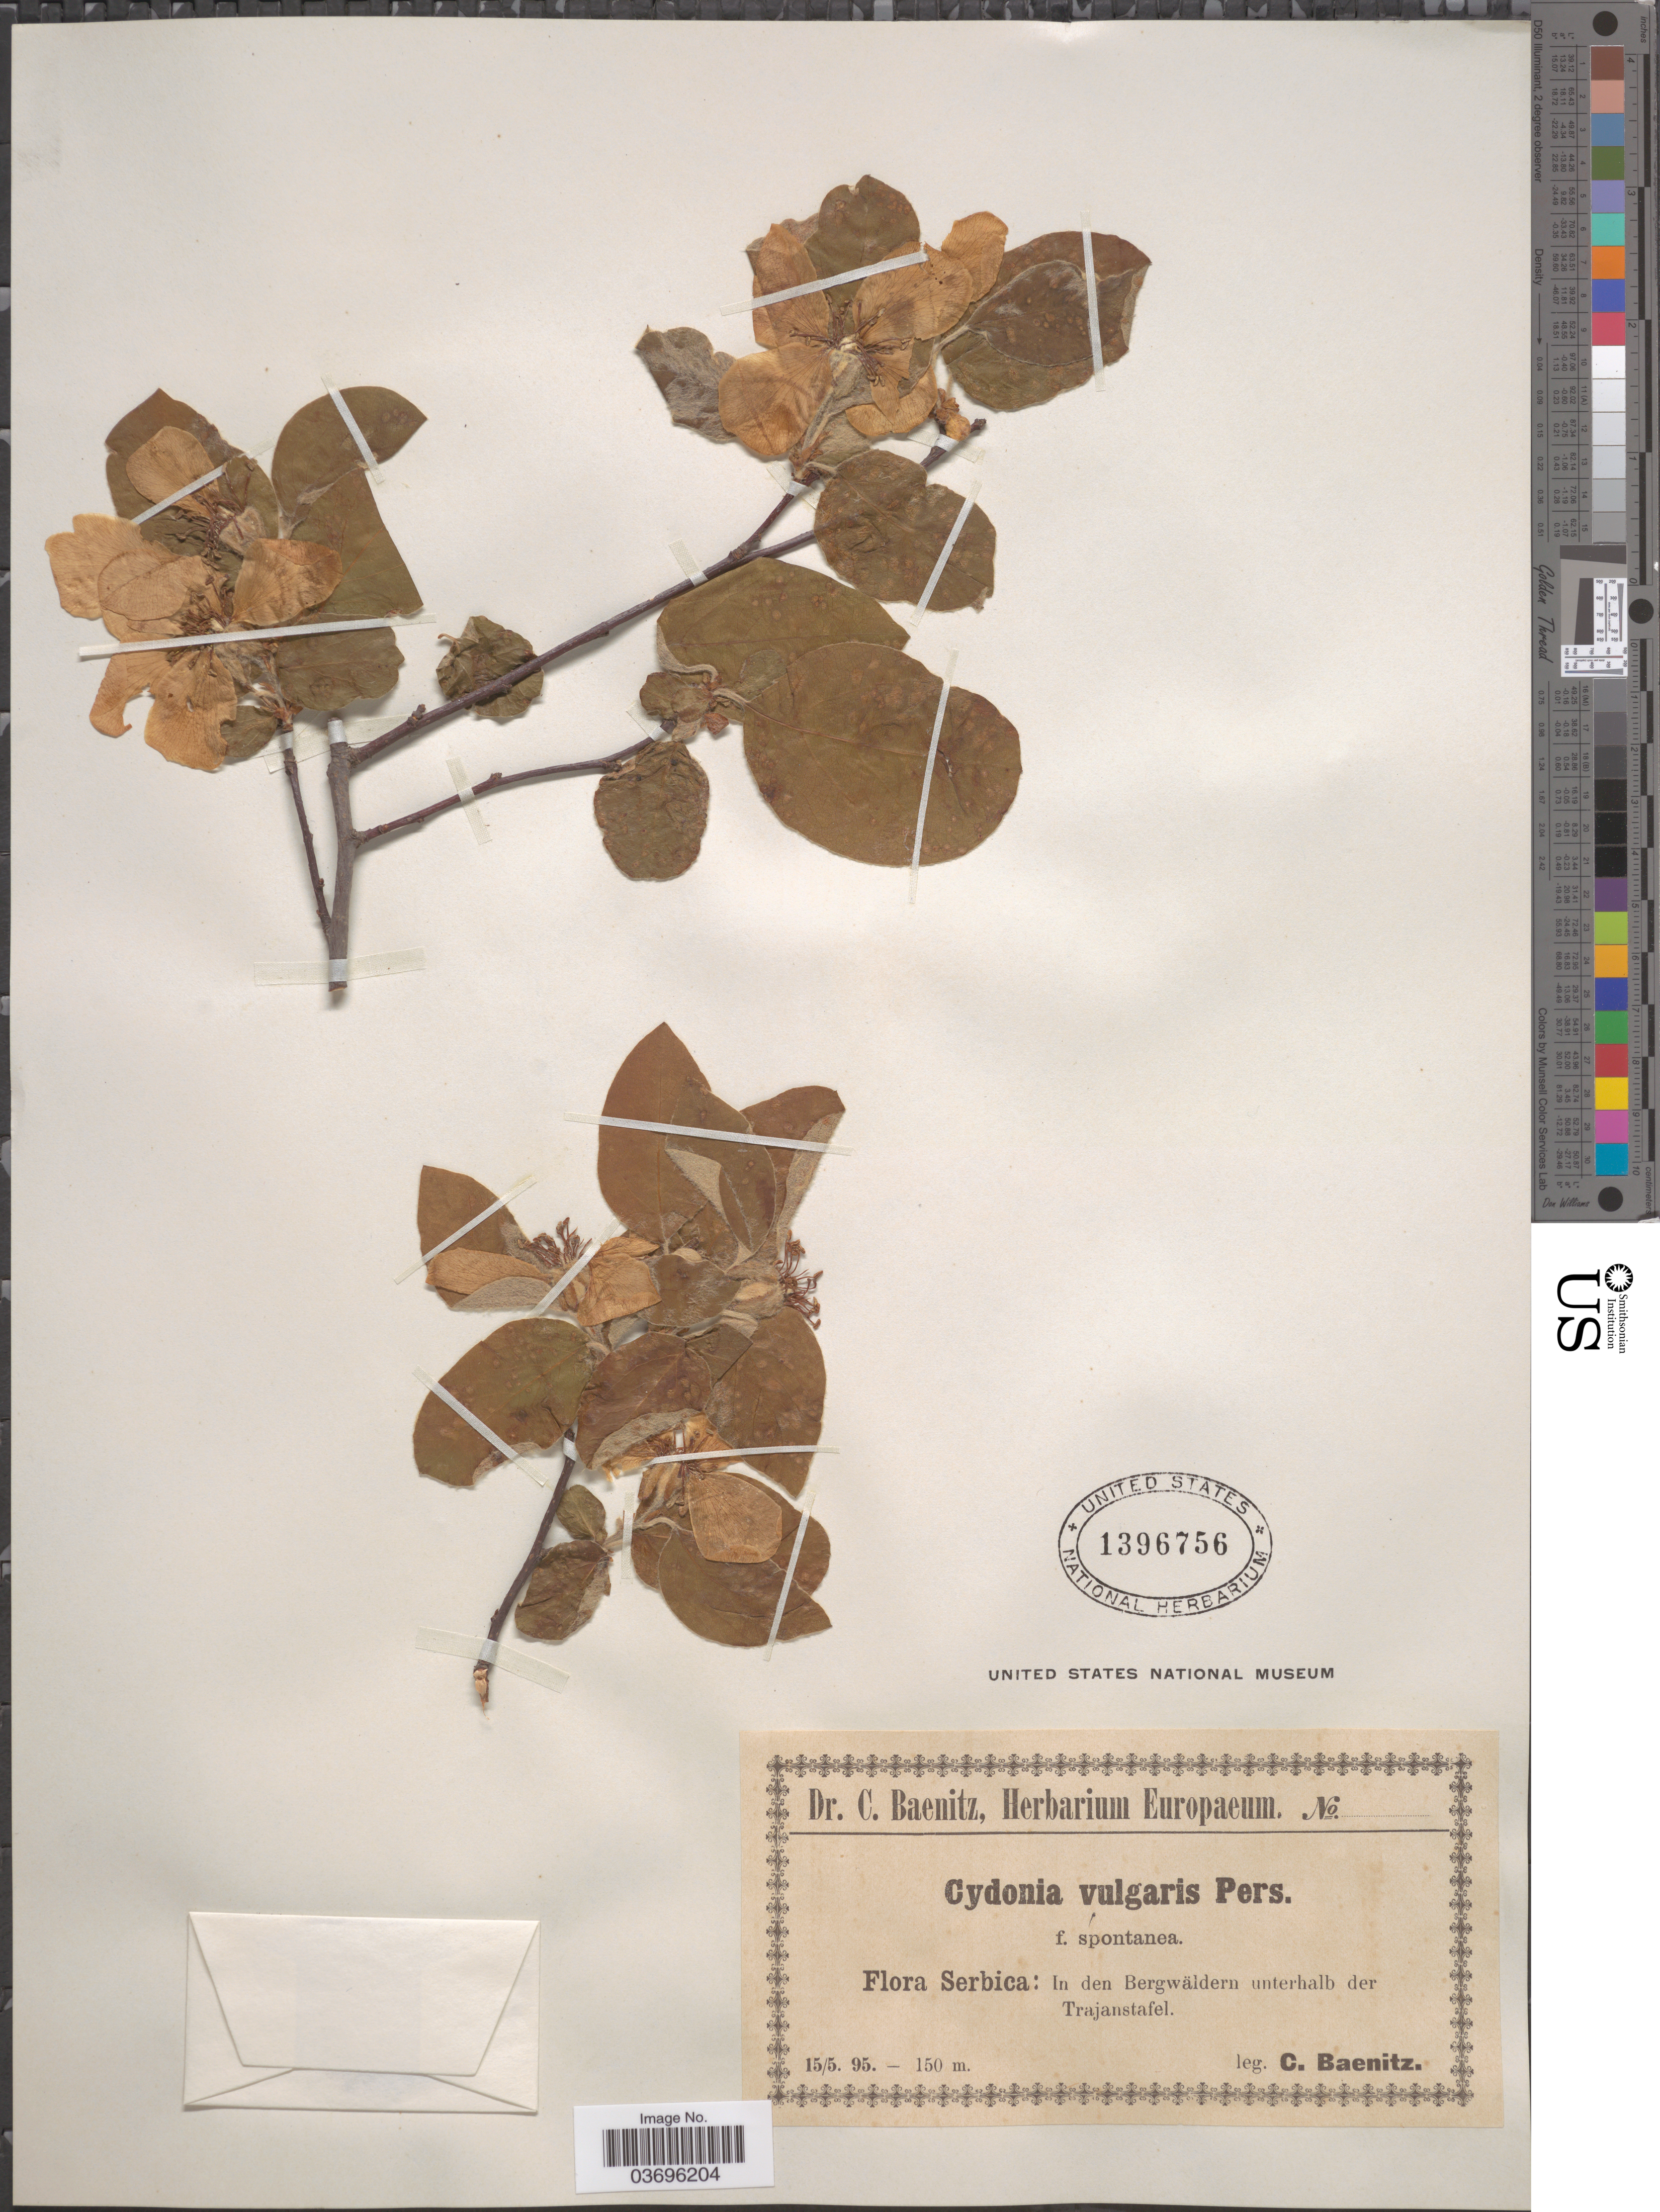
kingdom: Plantae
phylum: Tracheophyta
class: Magnoliopsida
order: Rosales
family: Rosaceae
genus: Cydonia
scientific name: Cydonia vulgaris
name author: Pers.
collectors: C. G. Baenitz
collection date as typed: Transcribed d/m/y: 15/5/95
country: Serbia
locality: In den Bergwäldern unterhalb der Trajanstafel.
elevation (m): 150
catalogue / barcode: US 1396756